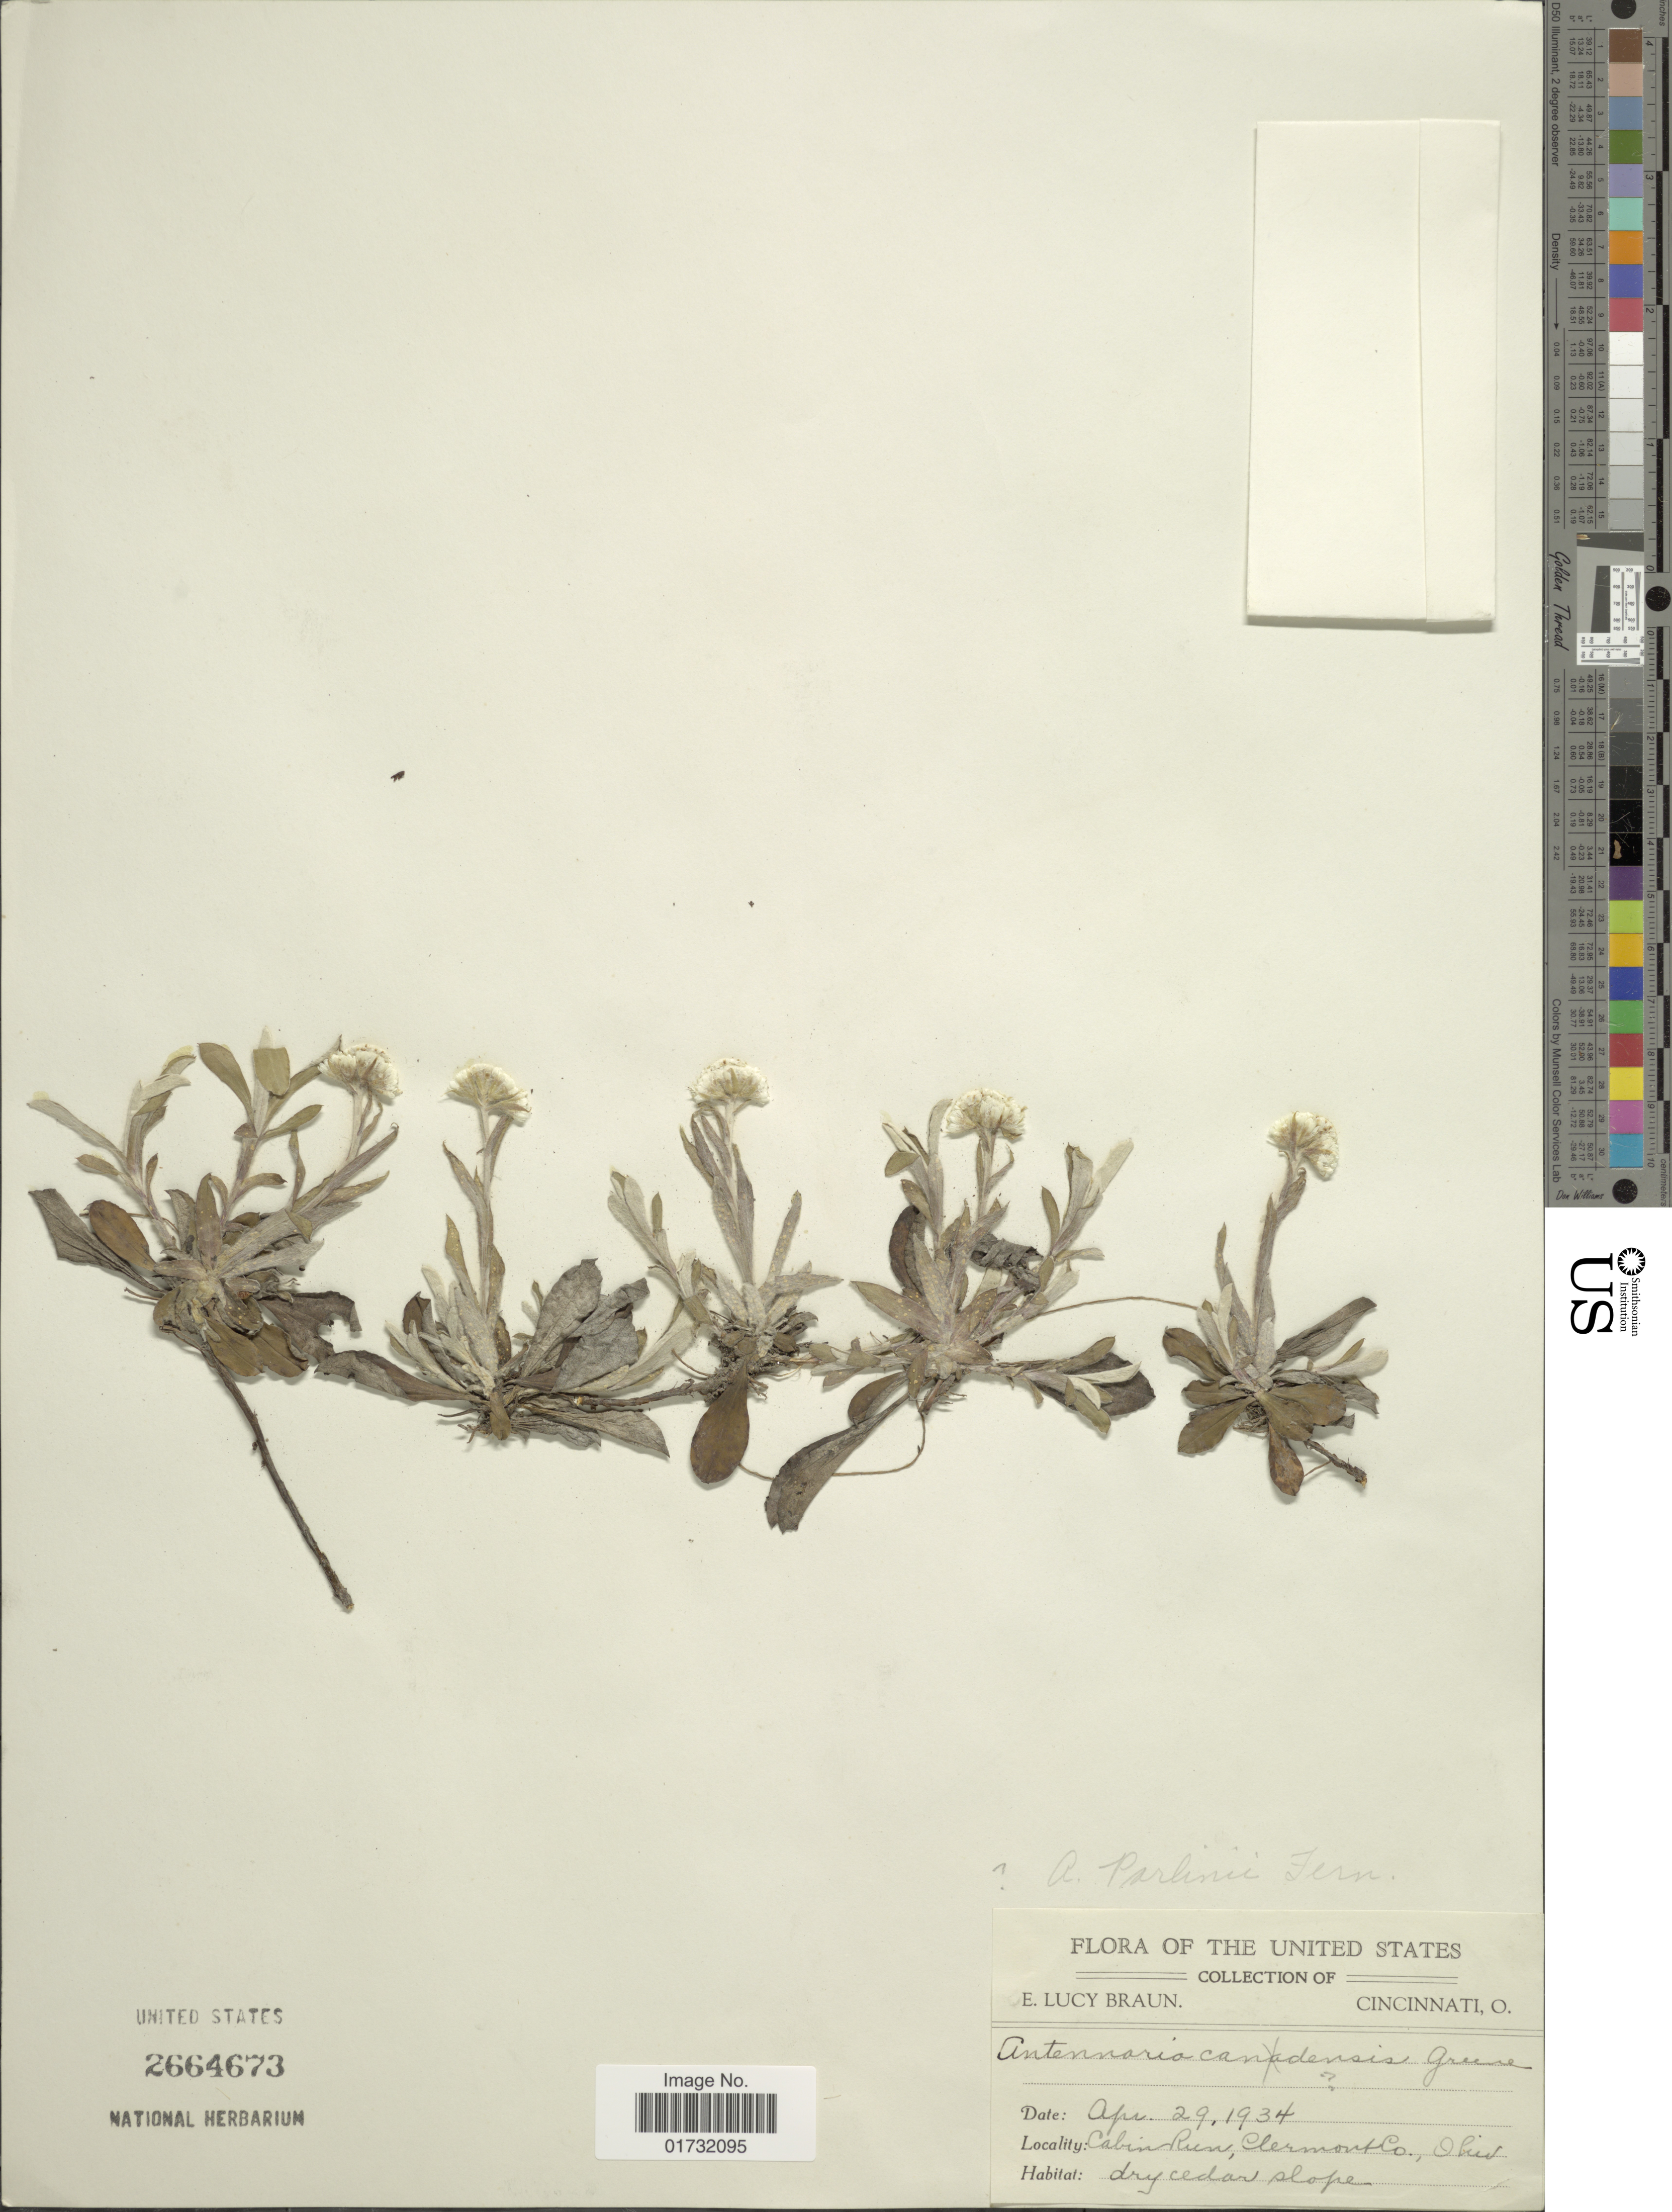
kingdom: Plantae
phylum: Tracheophyta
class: Magnoliopsida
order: Asterales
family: Asteraceae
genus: Antennaria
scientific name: Antennaria parlinii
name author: Fernald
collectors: E. L. Braun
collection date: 1934-04-29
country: United States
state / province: Ohio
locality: Cabin Run, Clermont Co.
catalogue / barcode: US 2664673